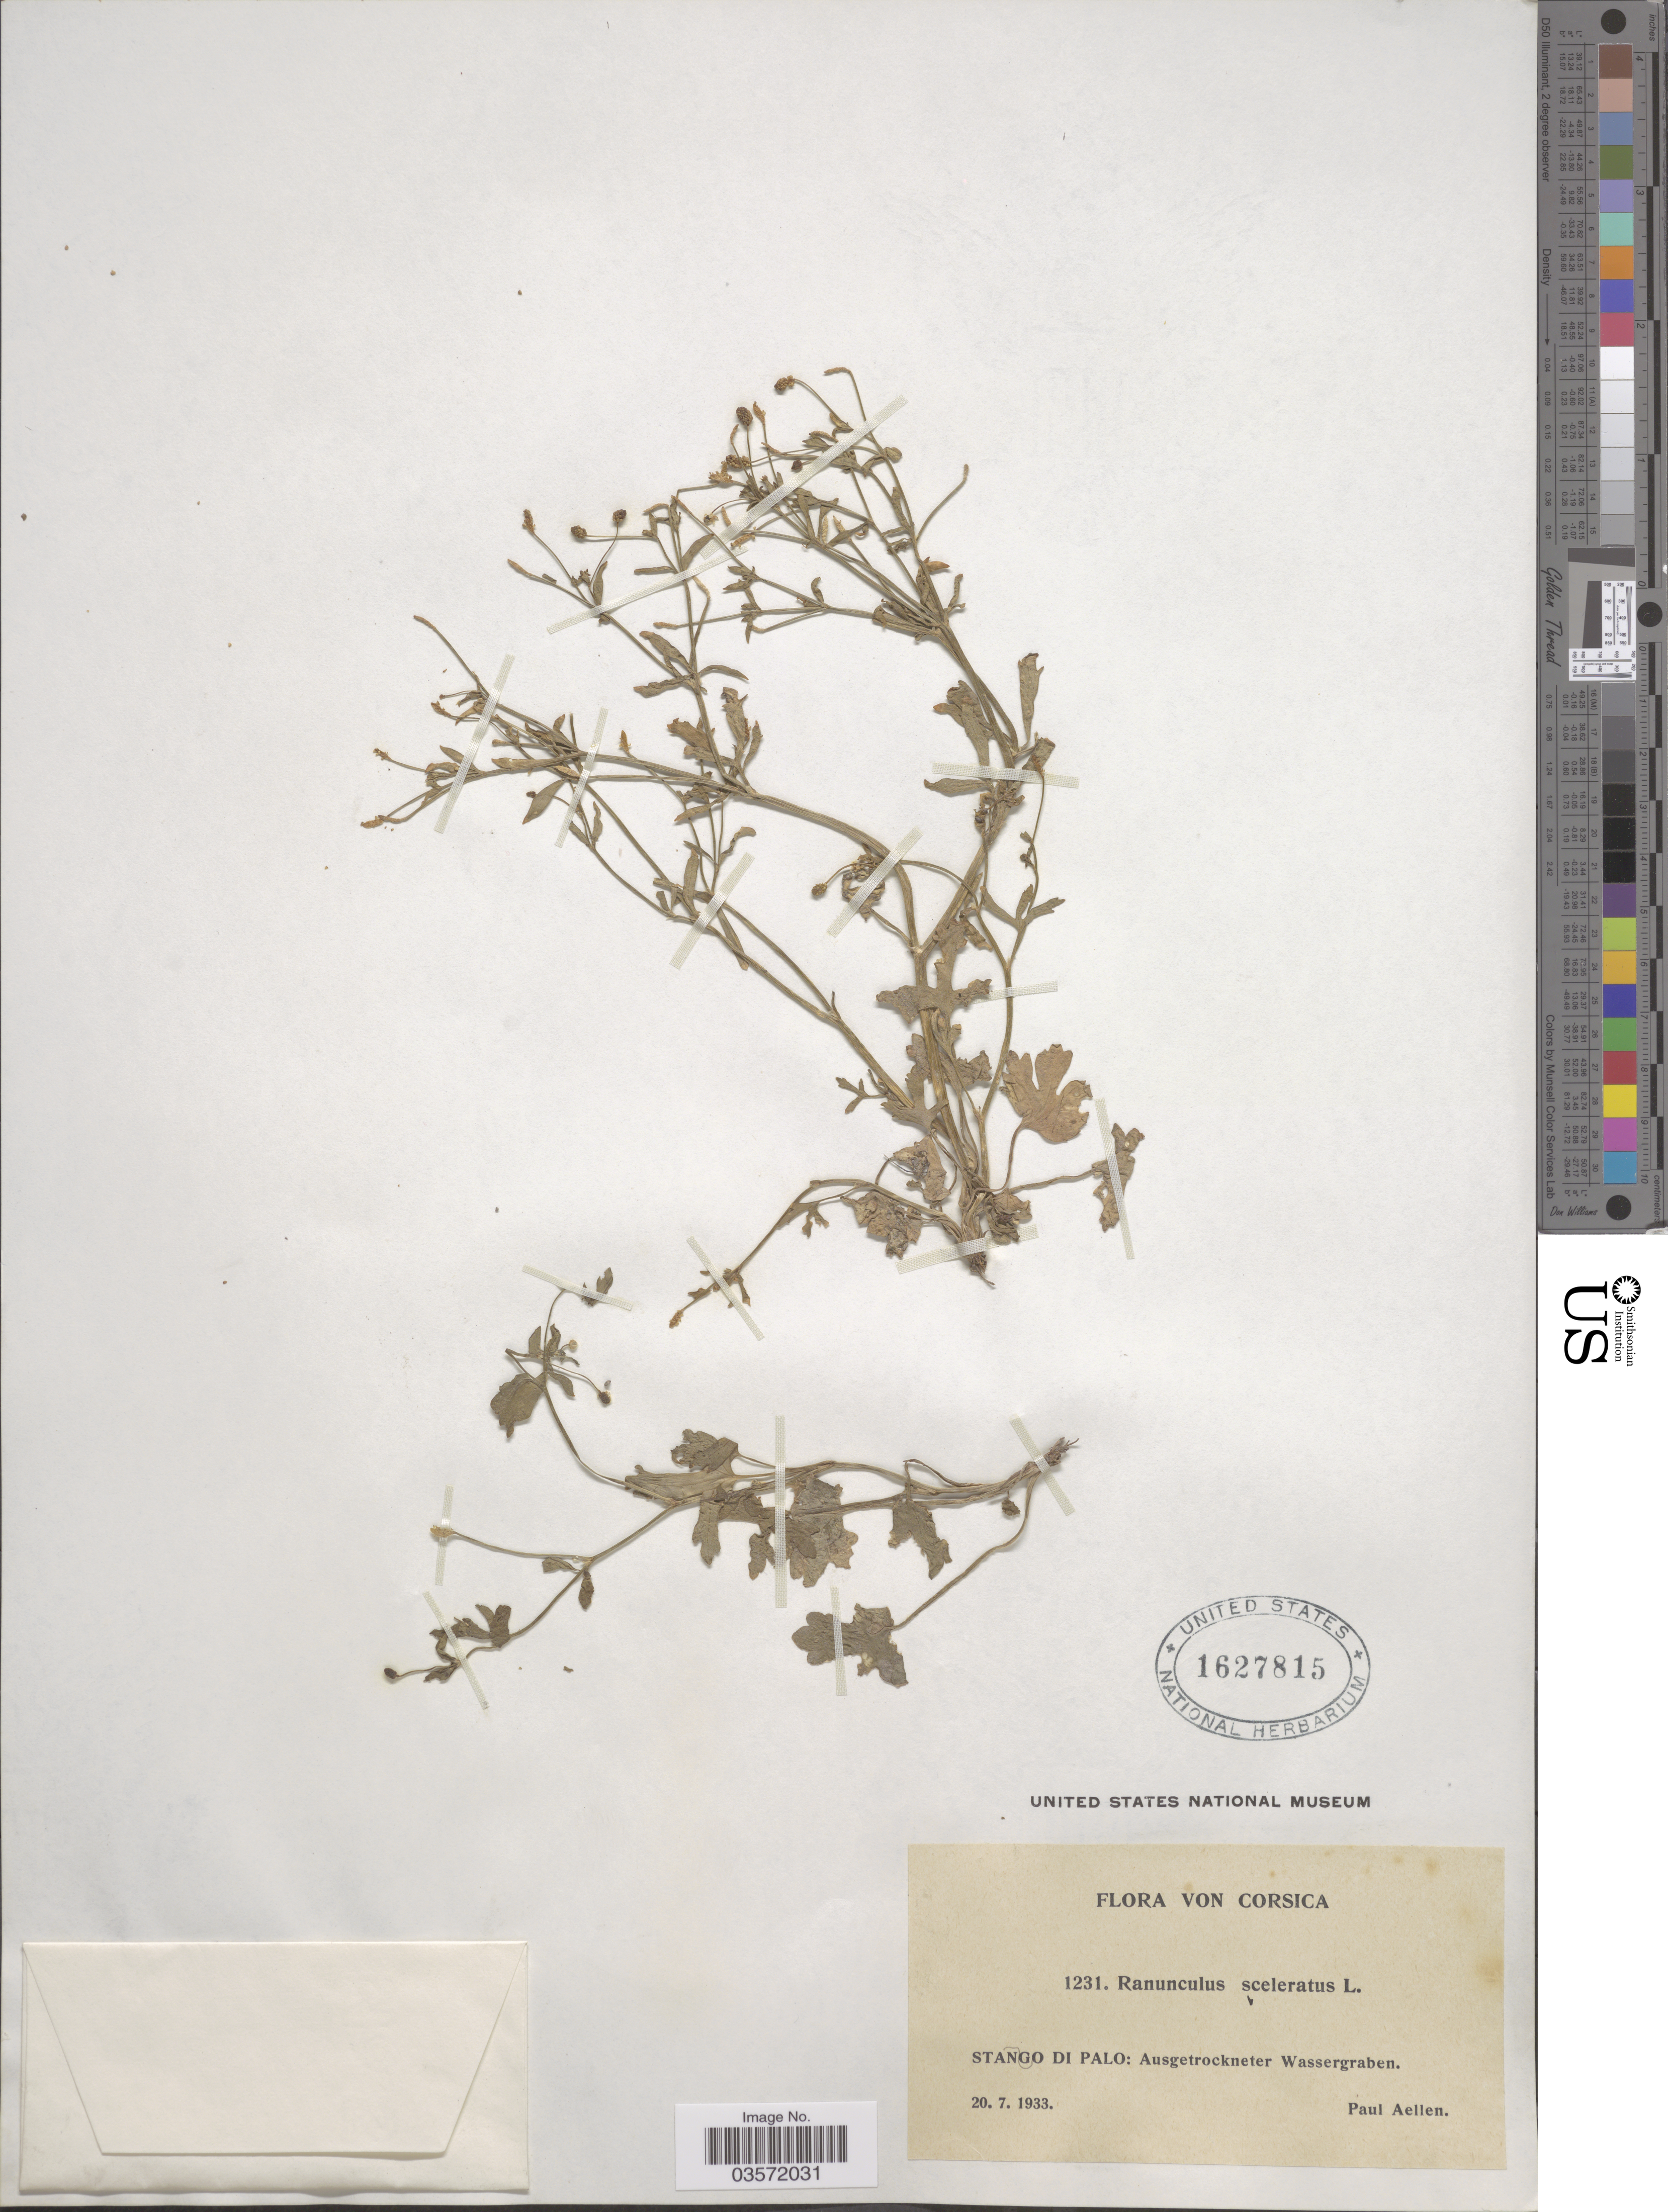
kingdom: Plantae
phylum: Tracheophyta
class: Magnoliopsida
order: Ranunculales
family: Ranunculaceae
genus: Ranunculus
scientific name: Ranunculus sceleratus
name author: L.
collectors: P. Aellen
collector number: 1231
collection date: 1933-07-20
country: France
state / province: Corsica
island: Corse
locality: Stagno Di Palo: Ausgetrockneter Wassergraben.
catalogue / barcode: US 1627815